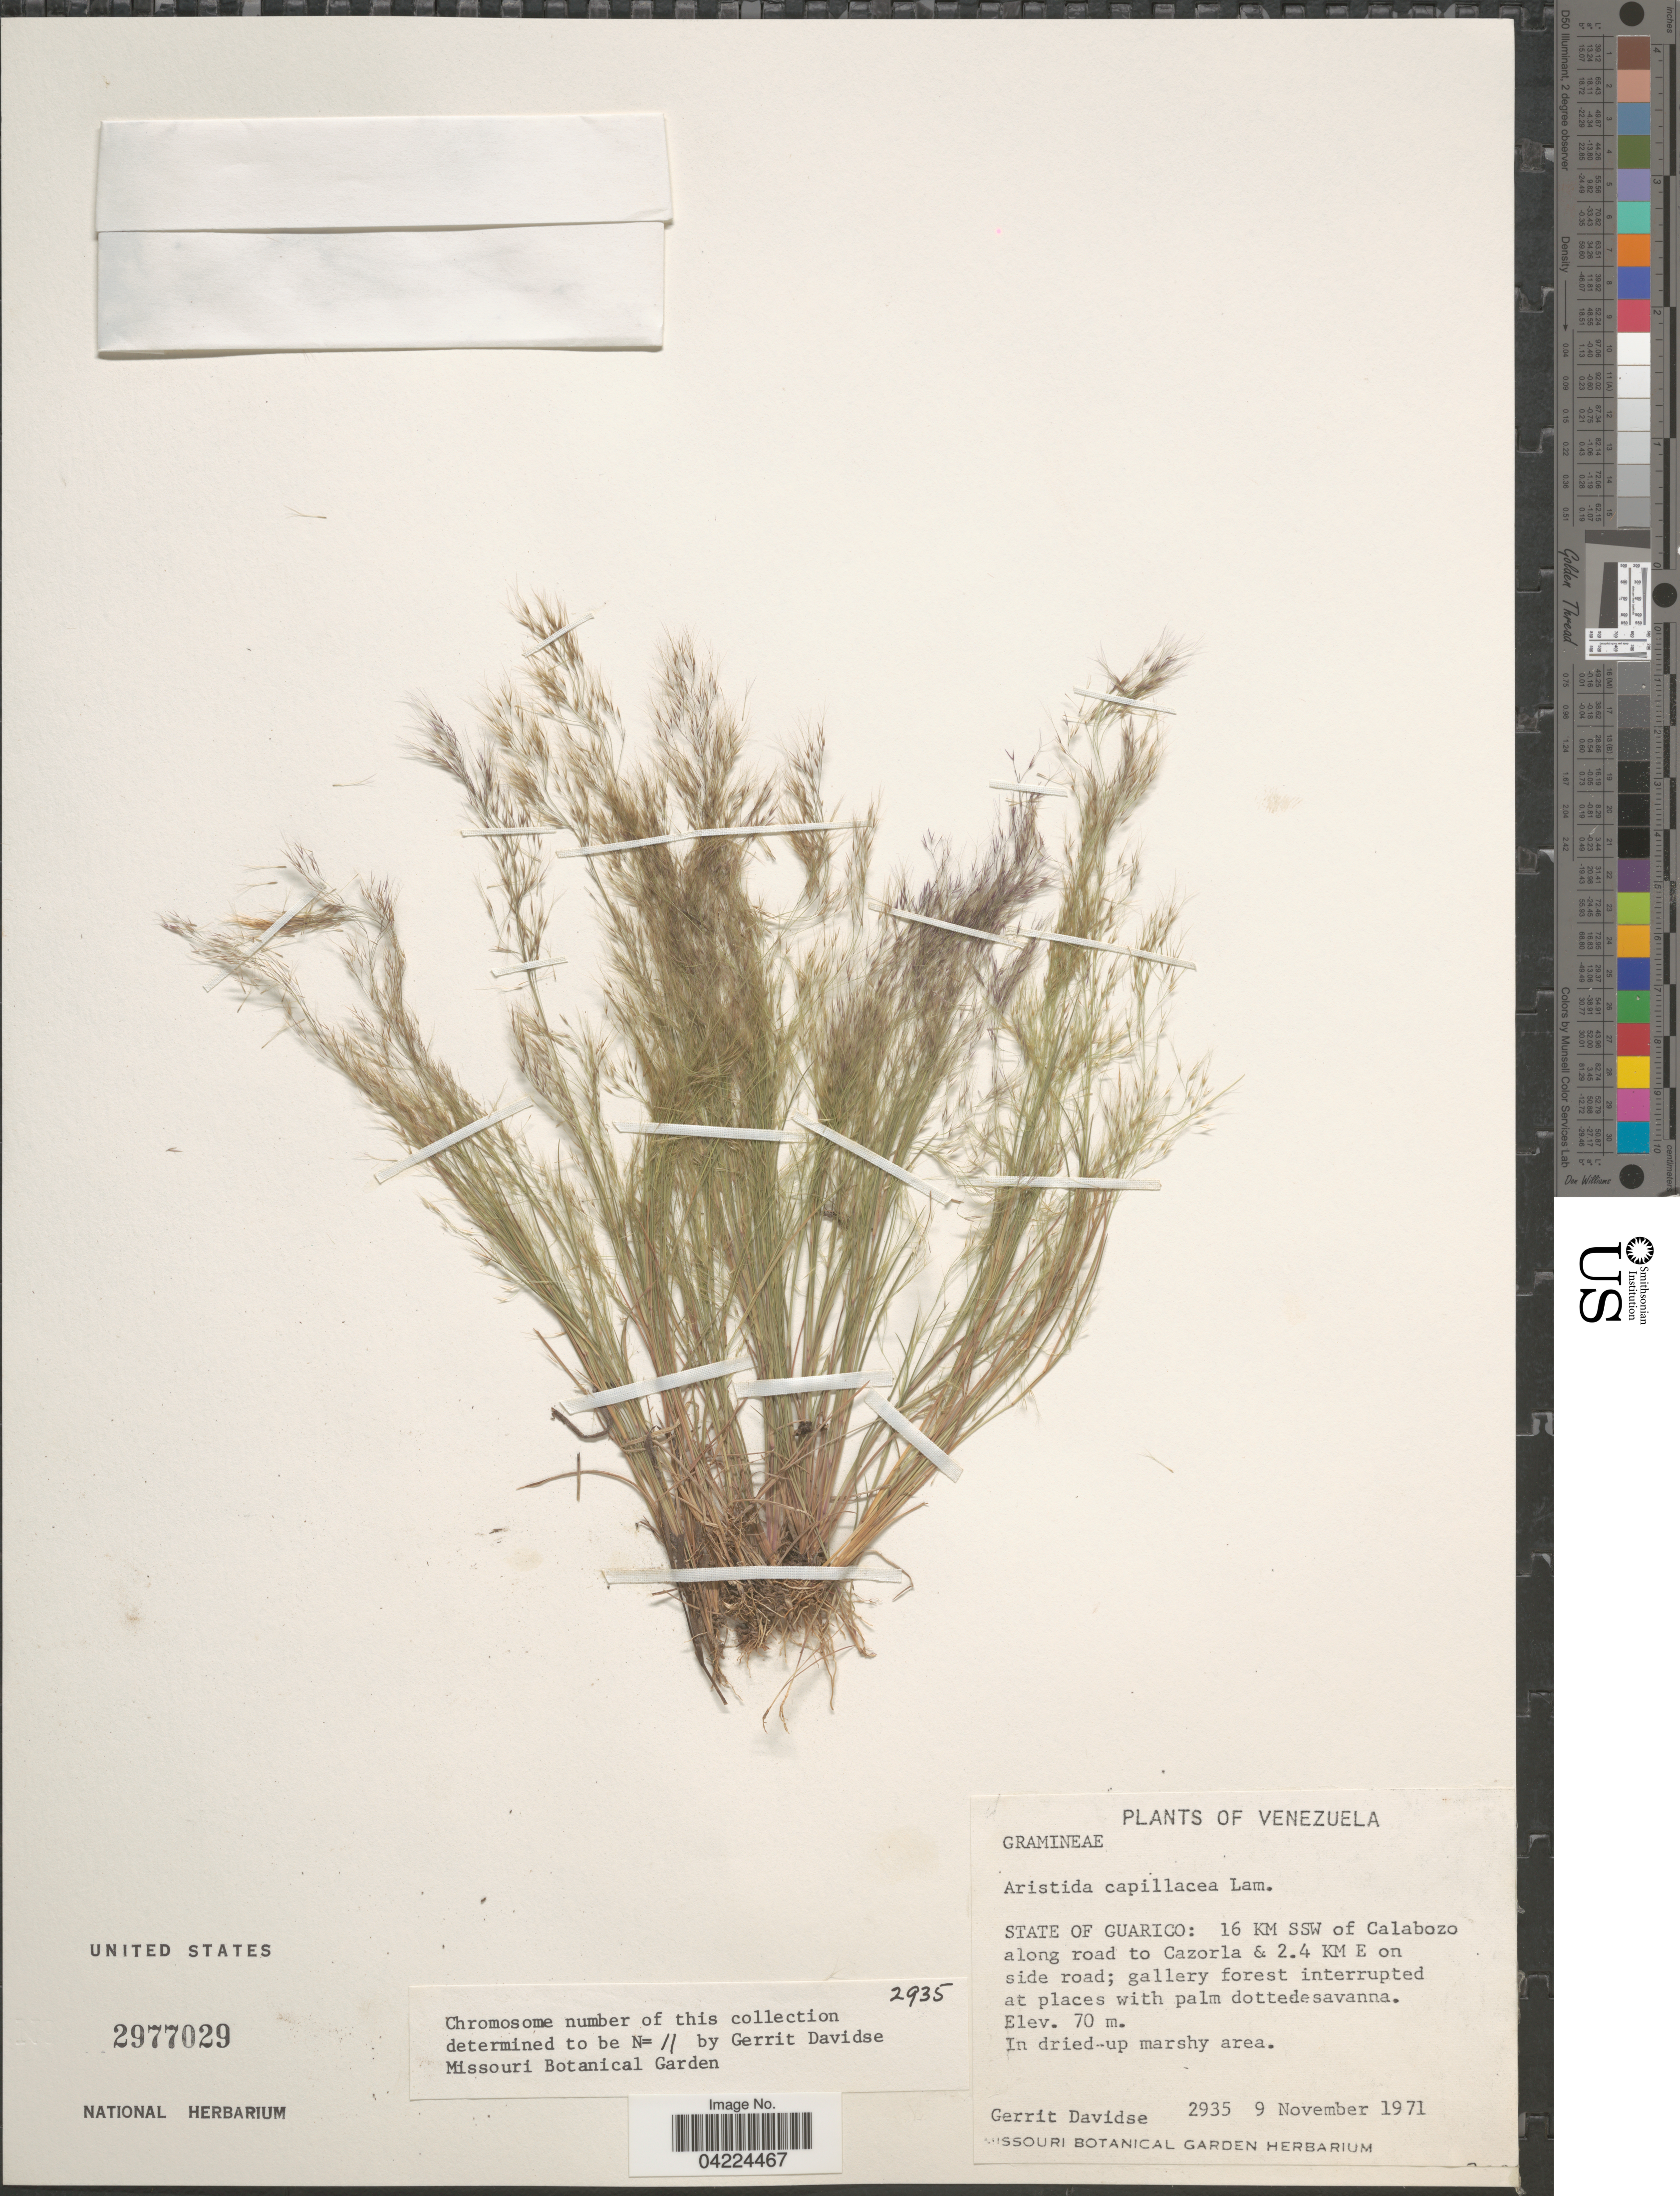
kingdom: Plantae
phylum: Tracheophyta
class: Liliopsida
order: Poales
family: Poaceae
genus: Aristida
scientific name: Aristida capillacea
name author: Lam.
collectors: G. Davidse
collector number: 2935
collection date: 1971-11-09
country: Venezuela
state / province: Guarico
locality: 16 Km SSW of Calabozo along road to Cazorla & 2.4 KM E on side road.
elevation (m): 70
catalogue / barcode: US 2977029